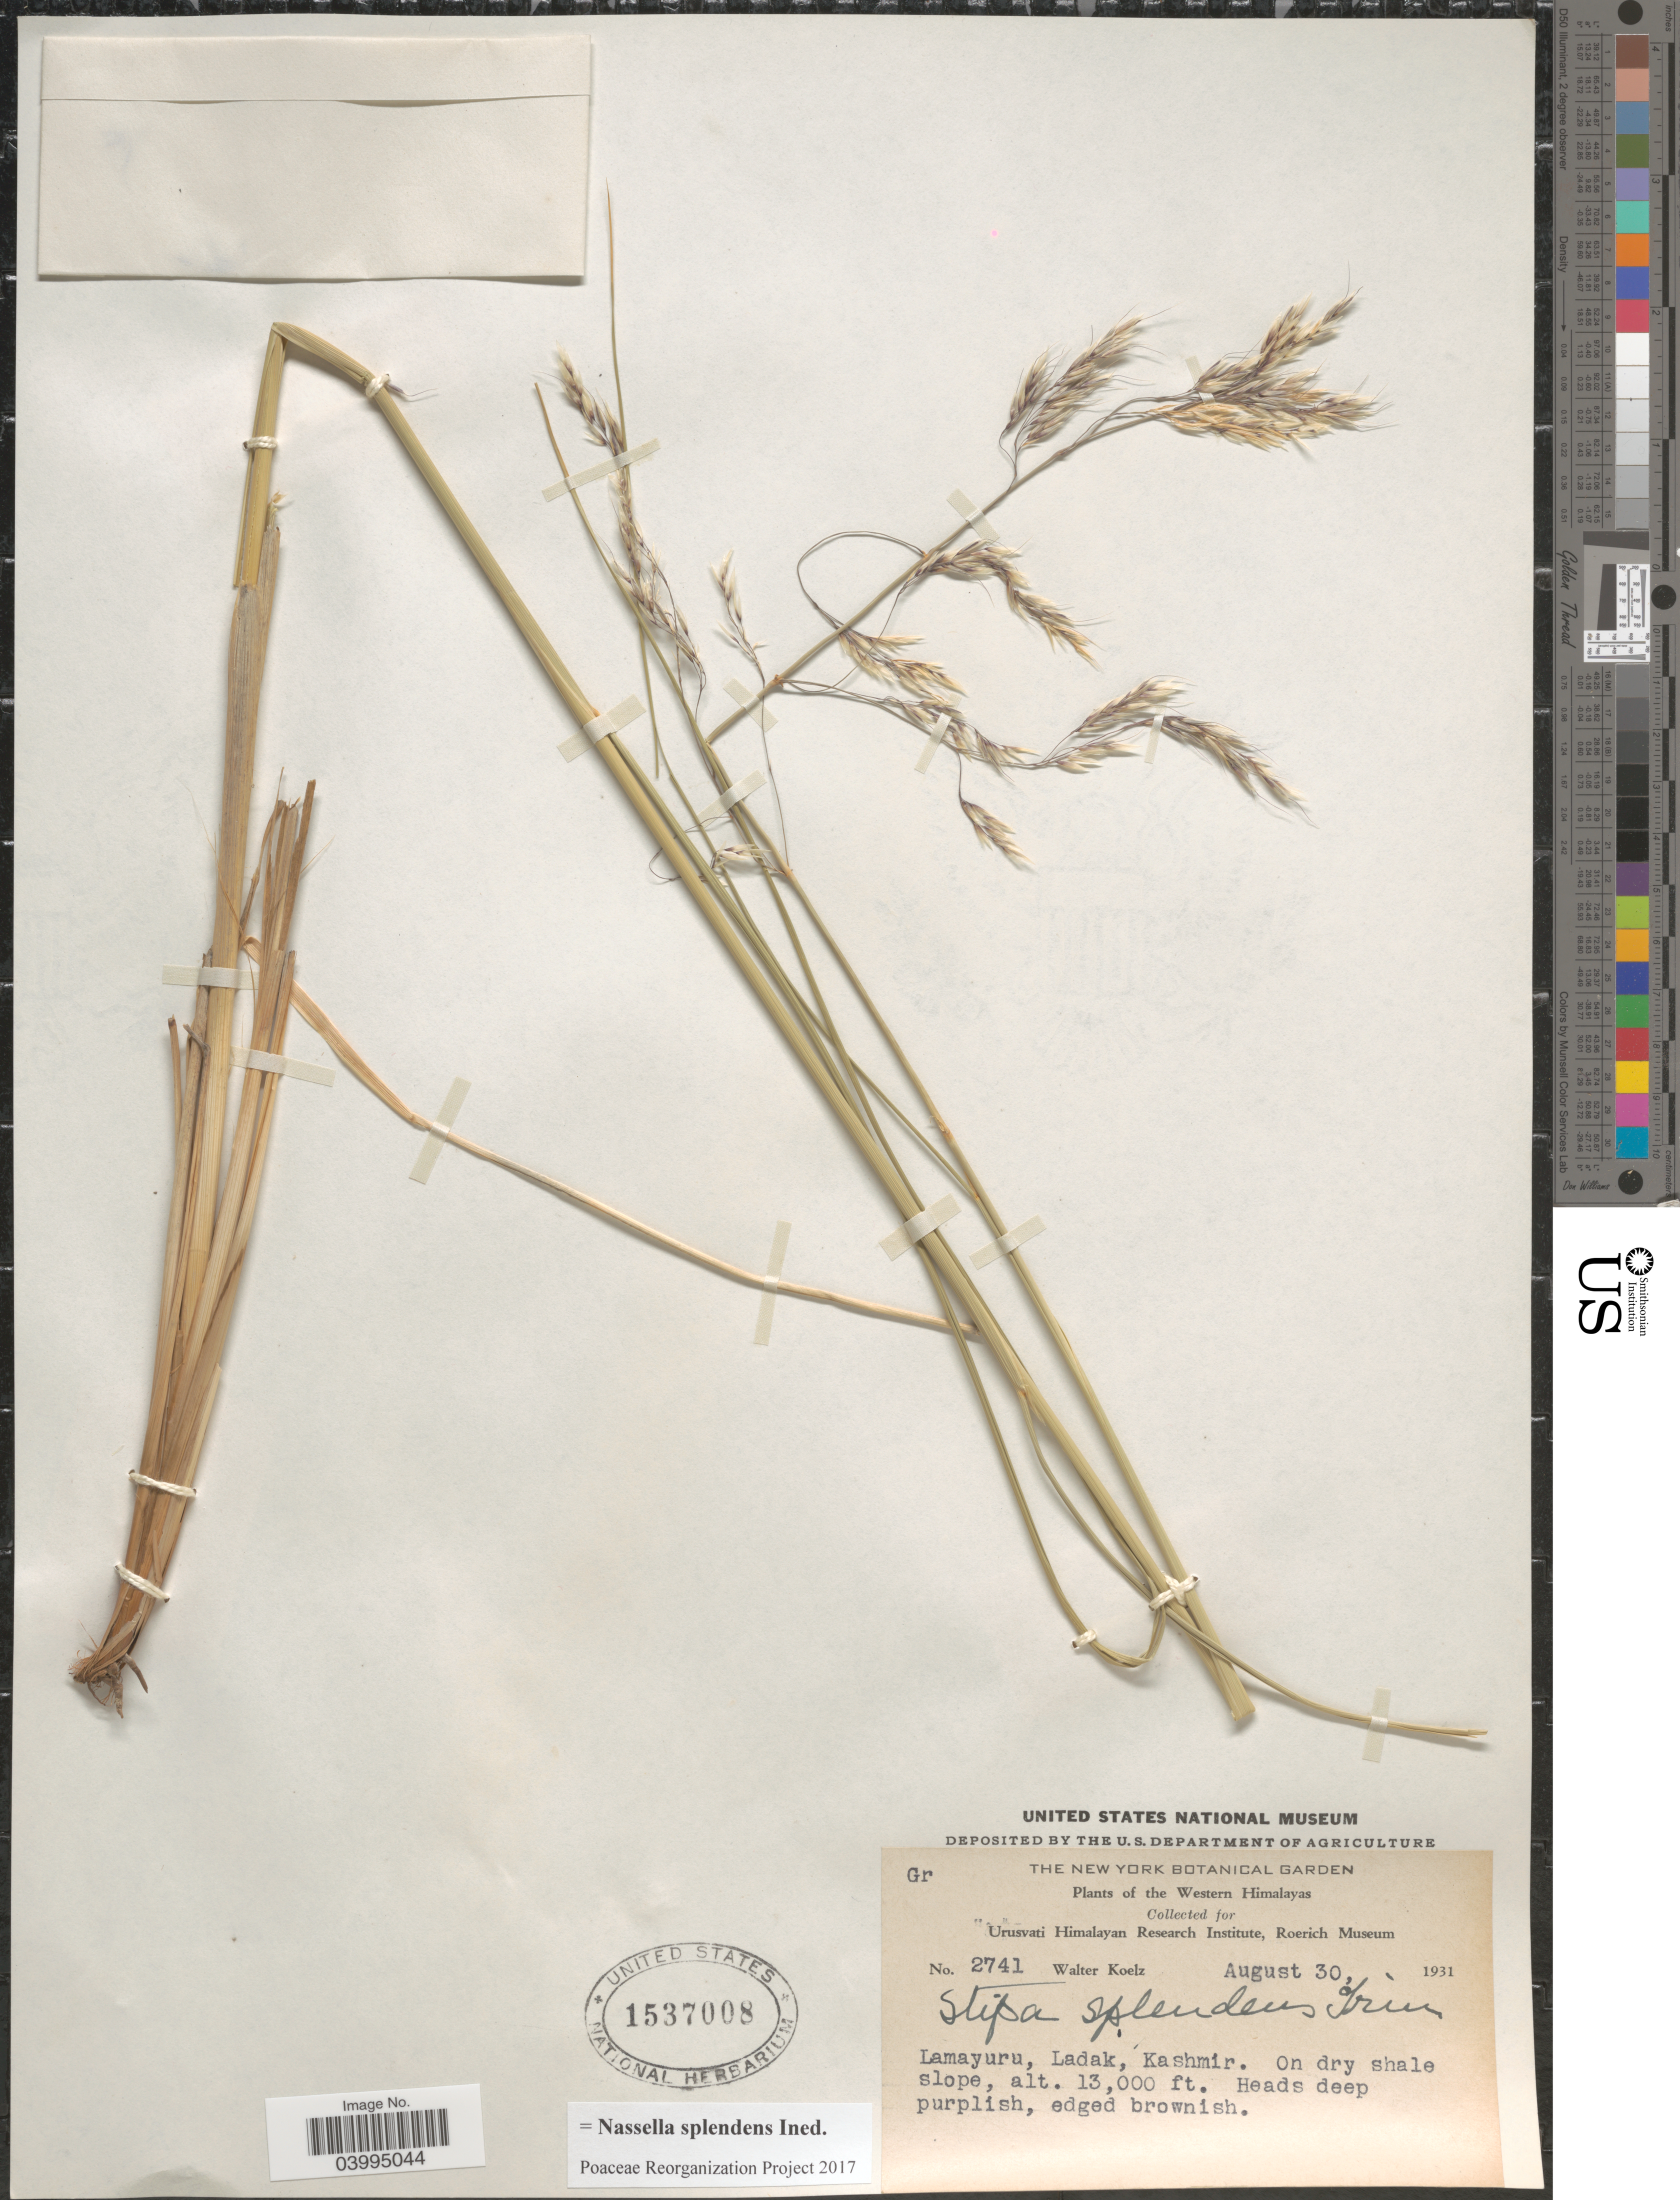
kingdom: Plantae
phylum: Tracheophyta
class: Liliopsida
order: Poales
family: Poaceae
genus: Neotrinia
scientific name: Neotrinia splendens (Trin.) M. Nobis, P.D. Gudkova & A. Nowak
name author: (Trin.)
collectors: W. N. Koelz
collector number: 2741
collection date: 1931-08-30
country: India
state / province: Ladakh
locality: The Western Himalayas. Lamayuru, Ladak, Kashmir.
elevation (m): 3962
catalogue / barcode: US 1537008